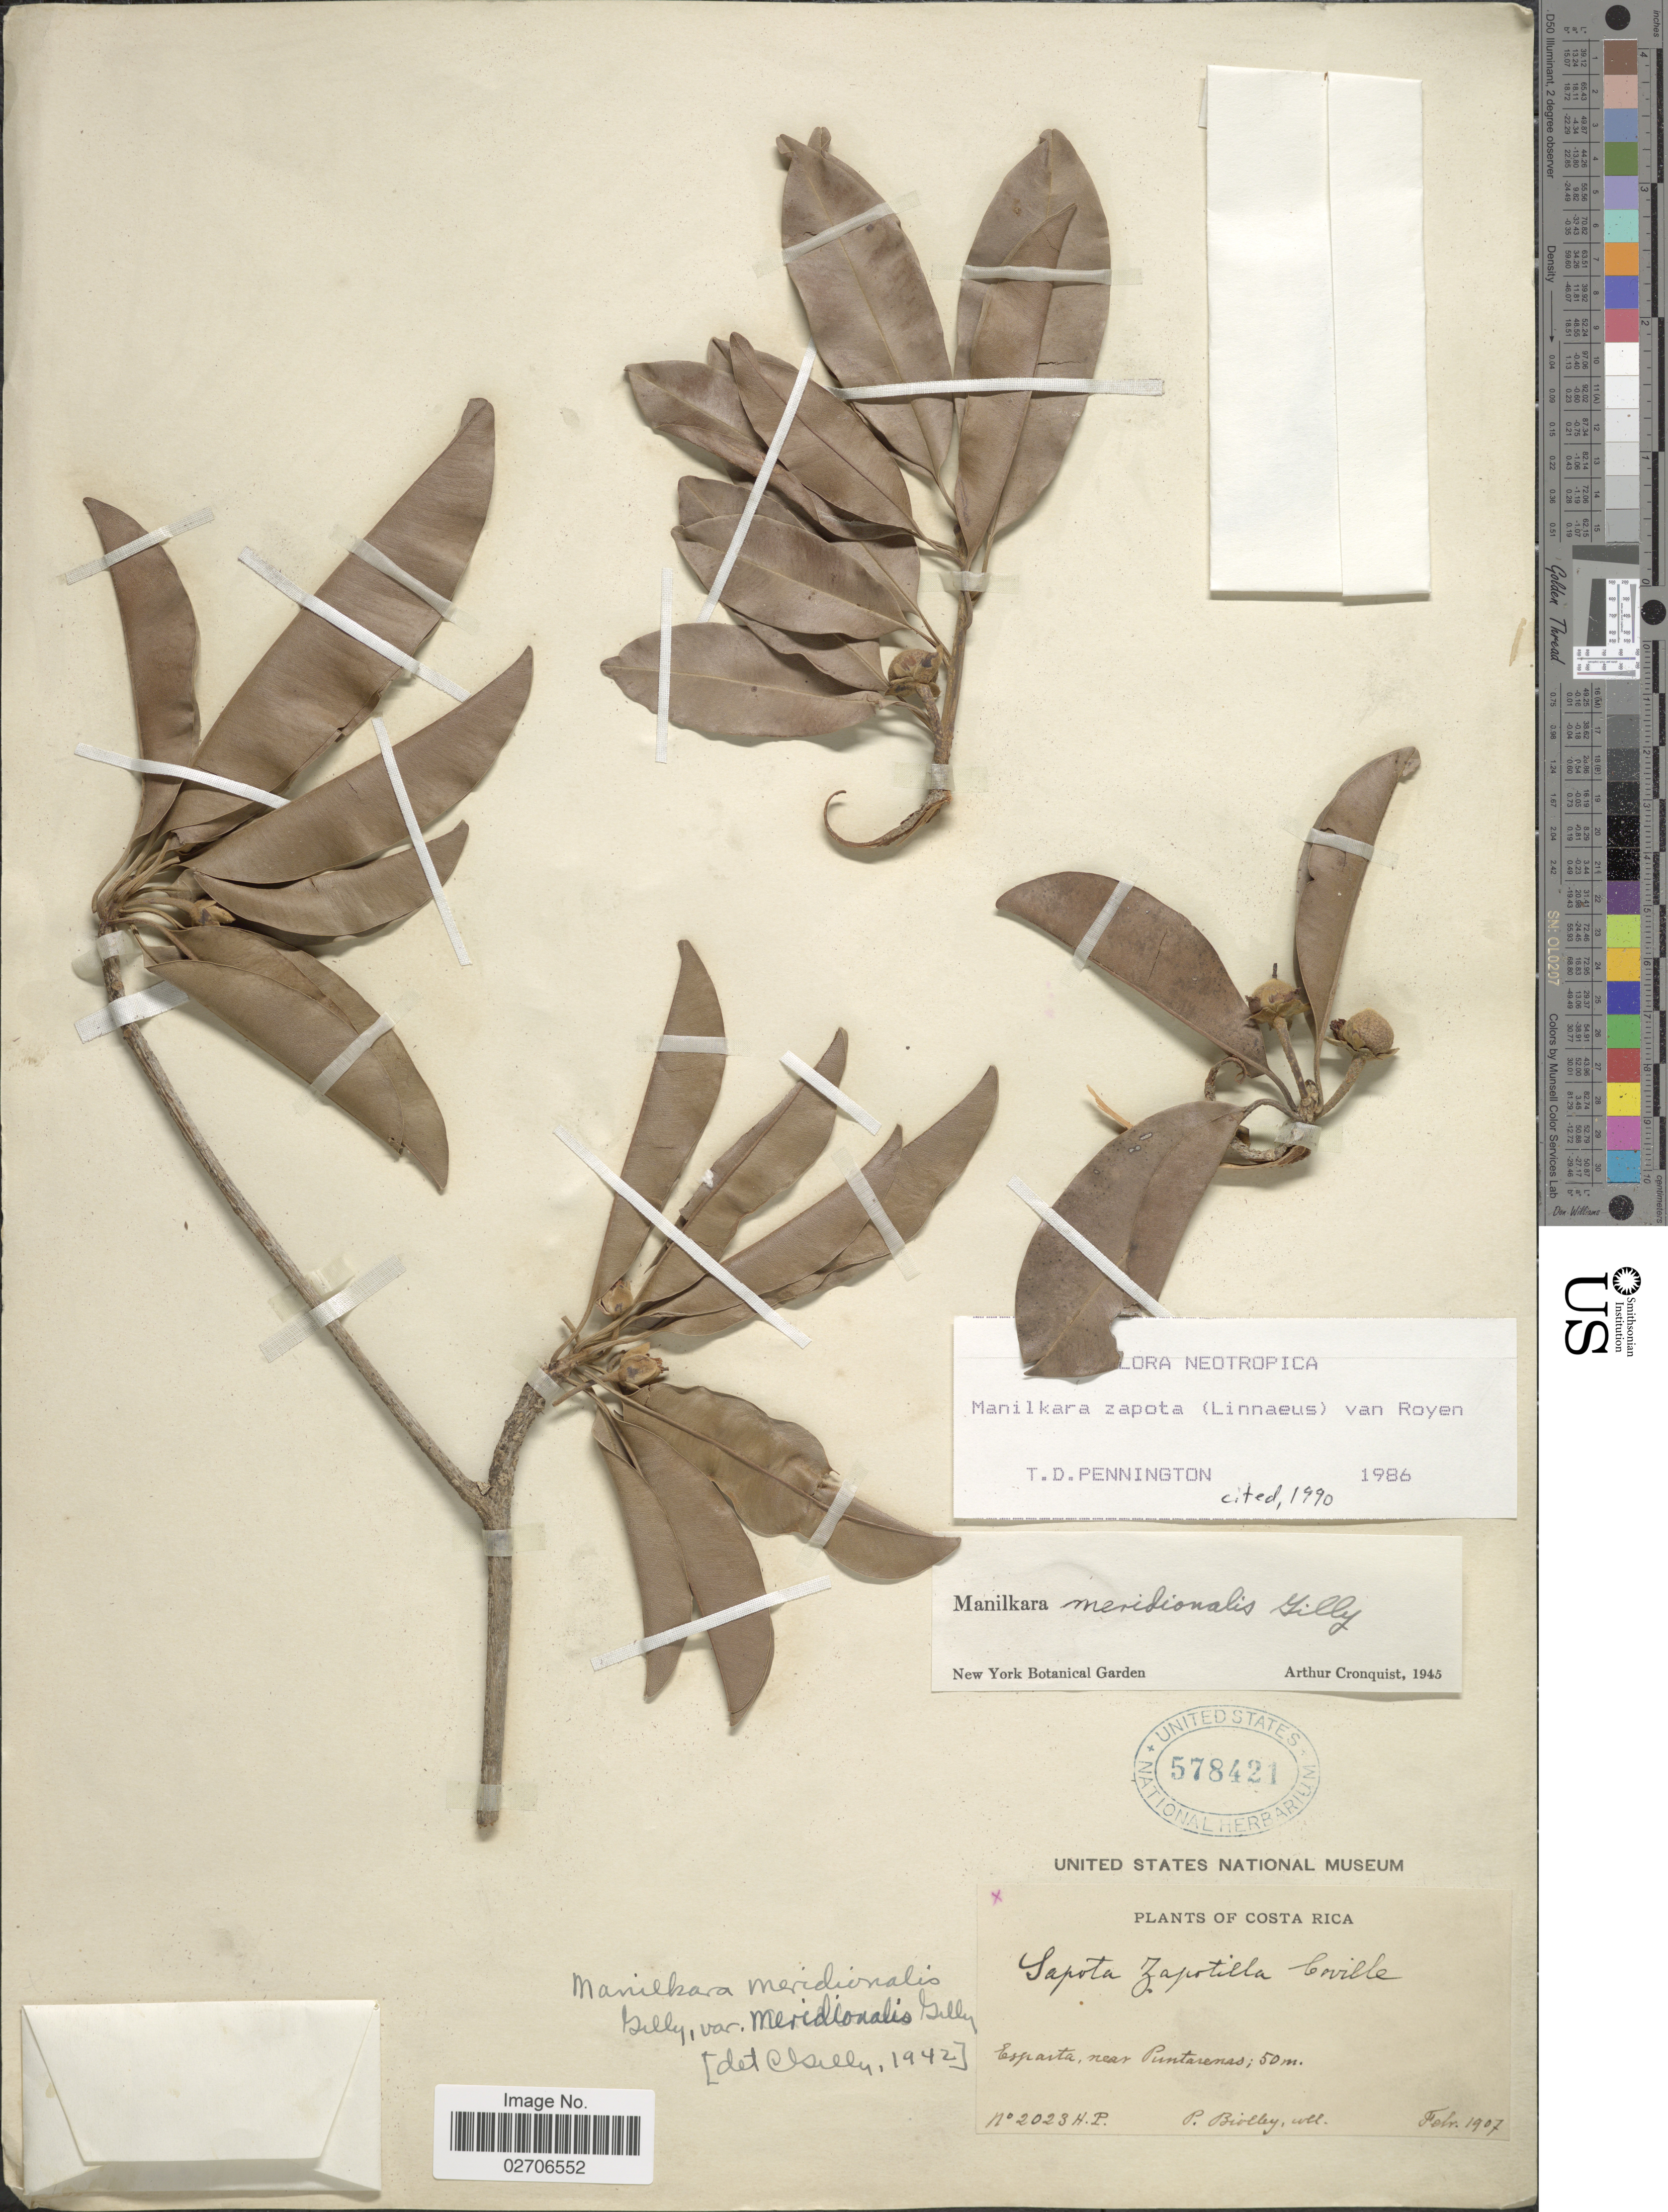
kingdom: Plantae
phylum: Tracheophyta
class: Magnoliopsida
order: Ericales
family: Sapotaceae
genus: Manilkara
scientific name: Manilkara zapota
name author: (L.) P. Royen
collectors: P. Biolley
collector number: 2023 H.P.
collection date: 1907-02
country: Costa Rica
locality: Esparta, near Puntarenas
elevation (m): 50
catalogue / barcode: US 578421